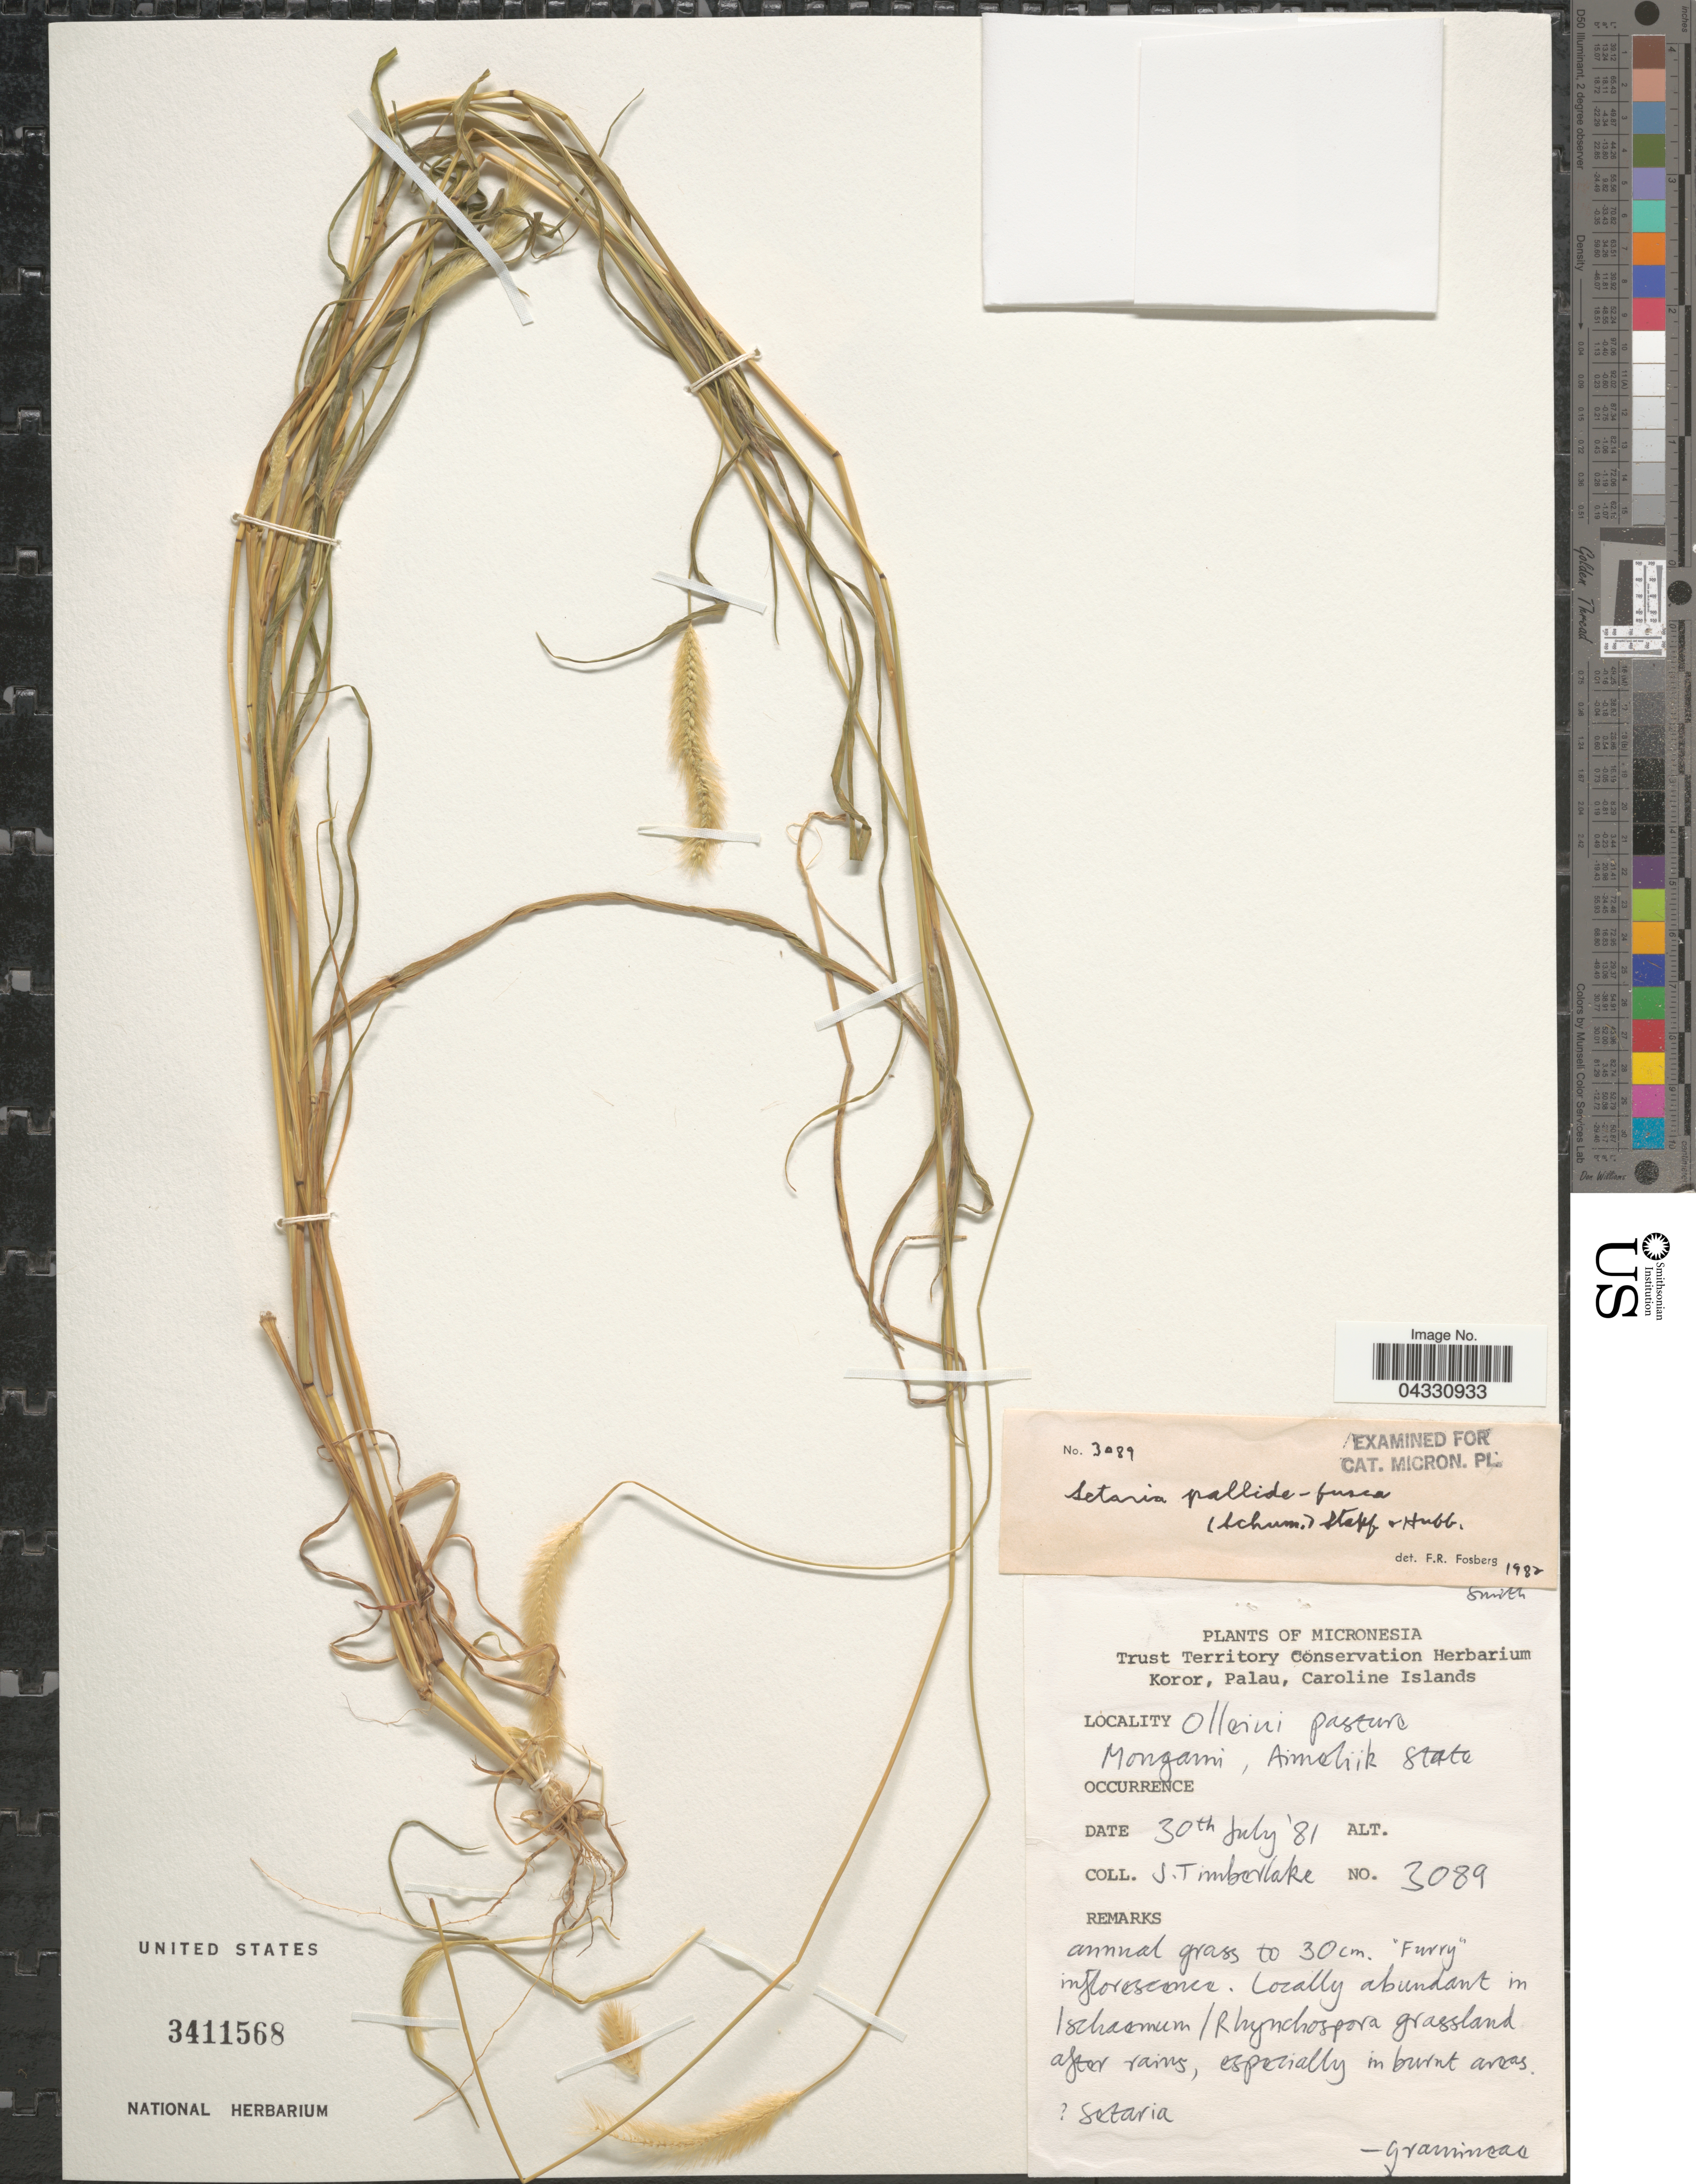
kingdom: Plantae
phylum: Tracheophyta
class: Liliopsida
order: Poales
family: Poaceae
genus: Setaria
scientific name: Setaria pallide-fusca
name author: (Schumach.) Stapf & C.E. Hubb.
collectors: J. Timberlake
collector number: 3089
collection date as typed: Transcribed d/m/y: 30/7/81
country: Palau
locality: Koror, Palau, Caroline Islands. Olleiui Pasture. Mongami, Aimeliik State.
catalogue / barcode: US 3411568